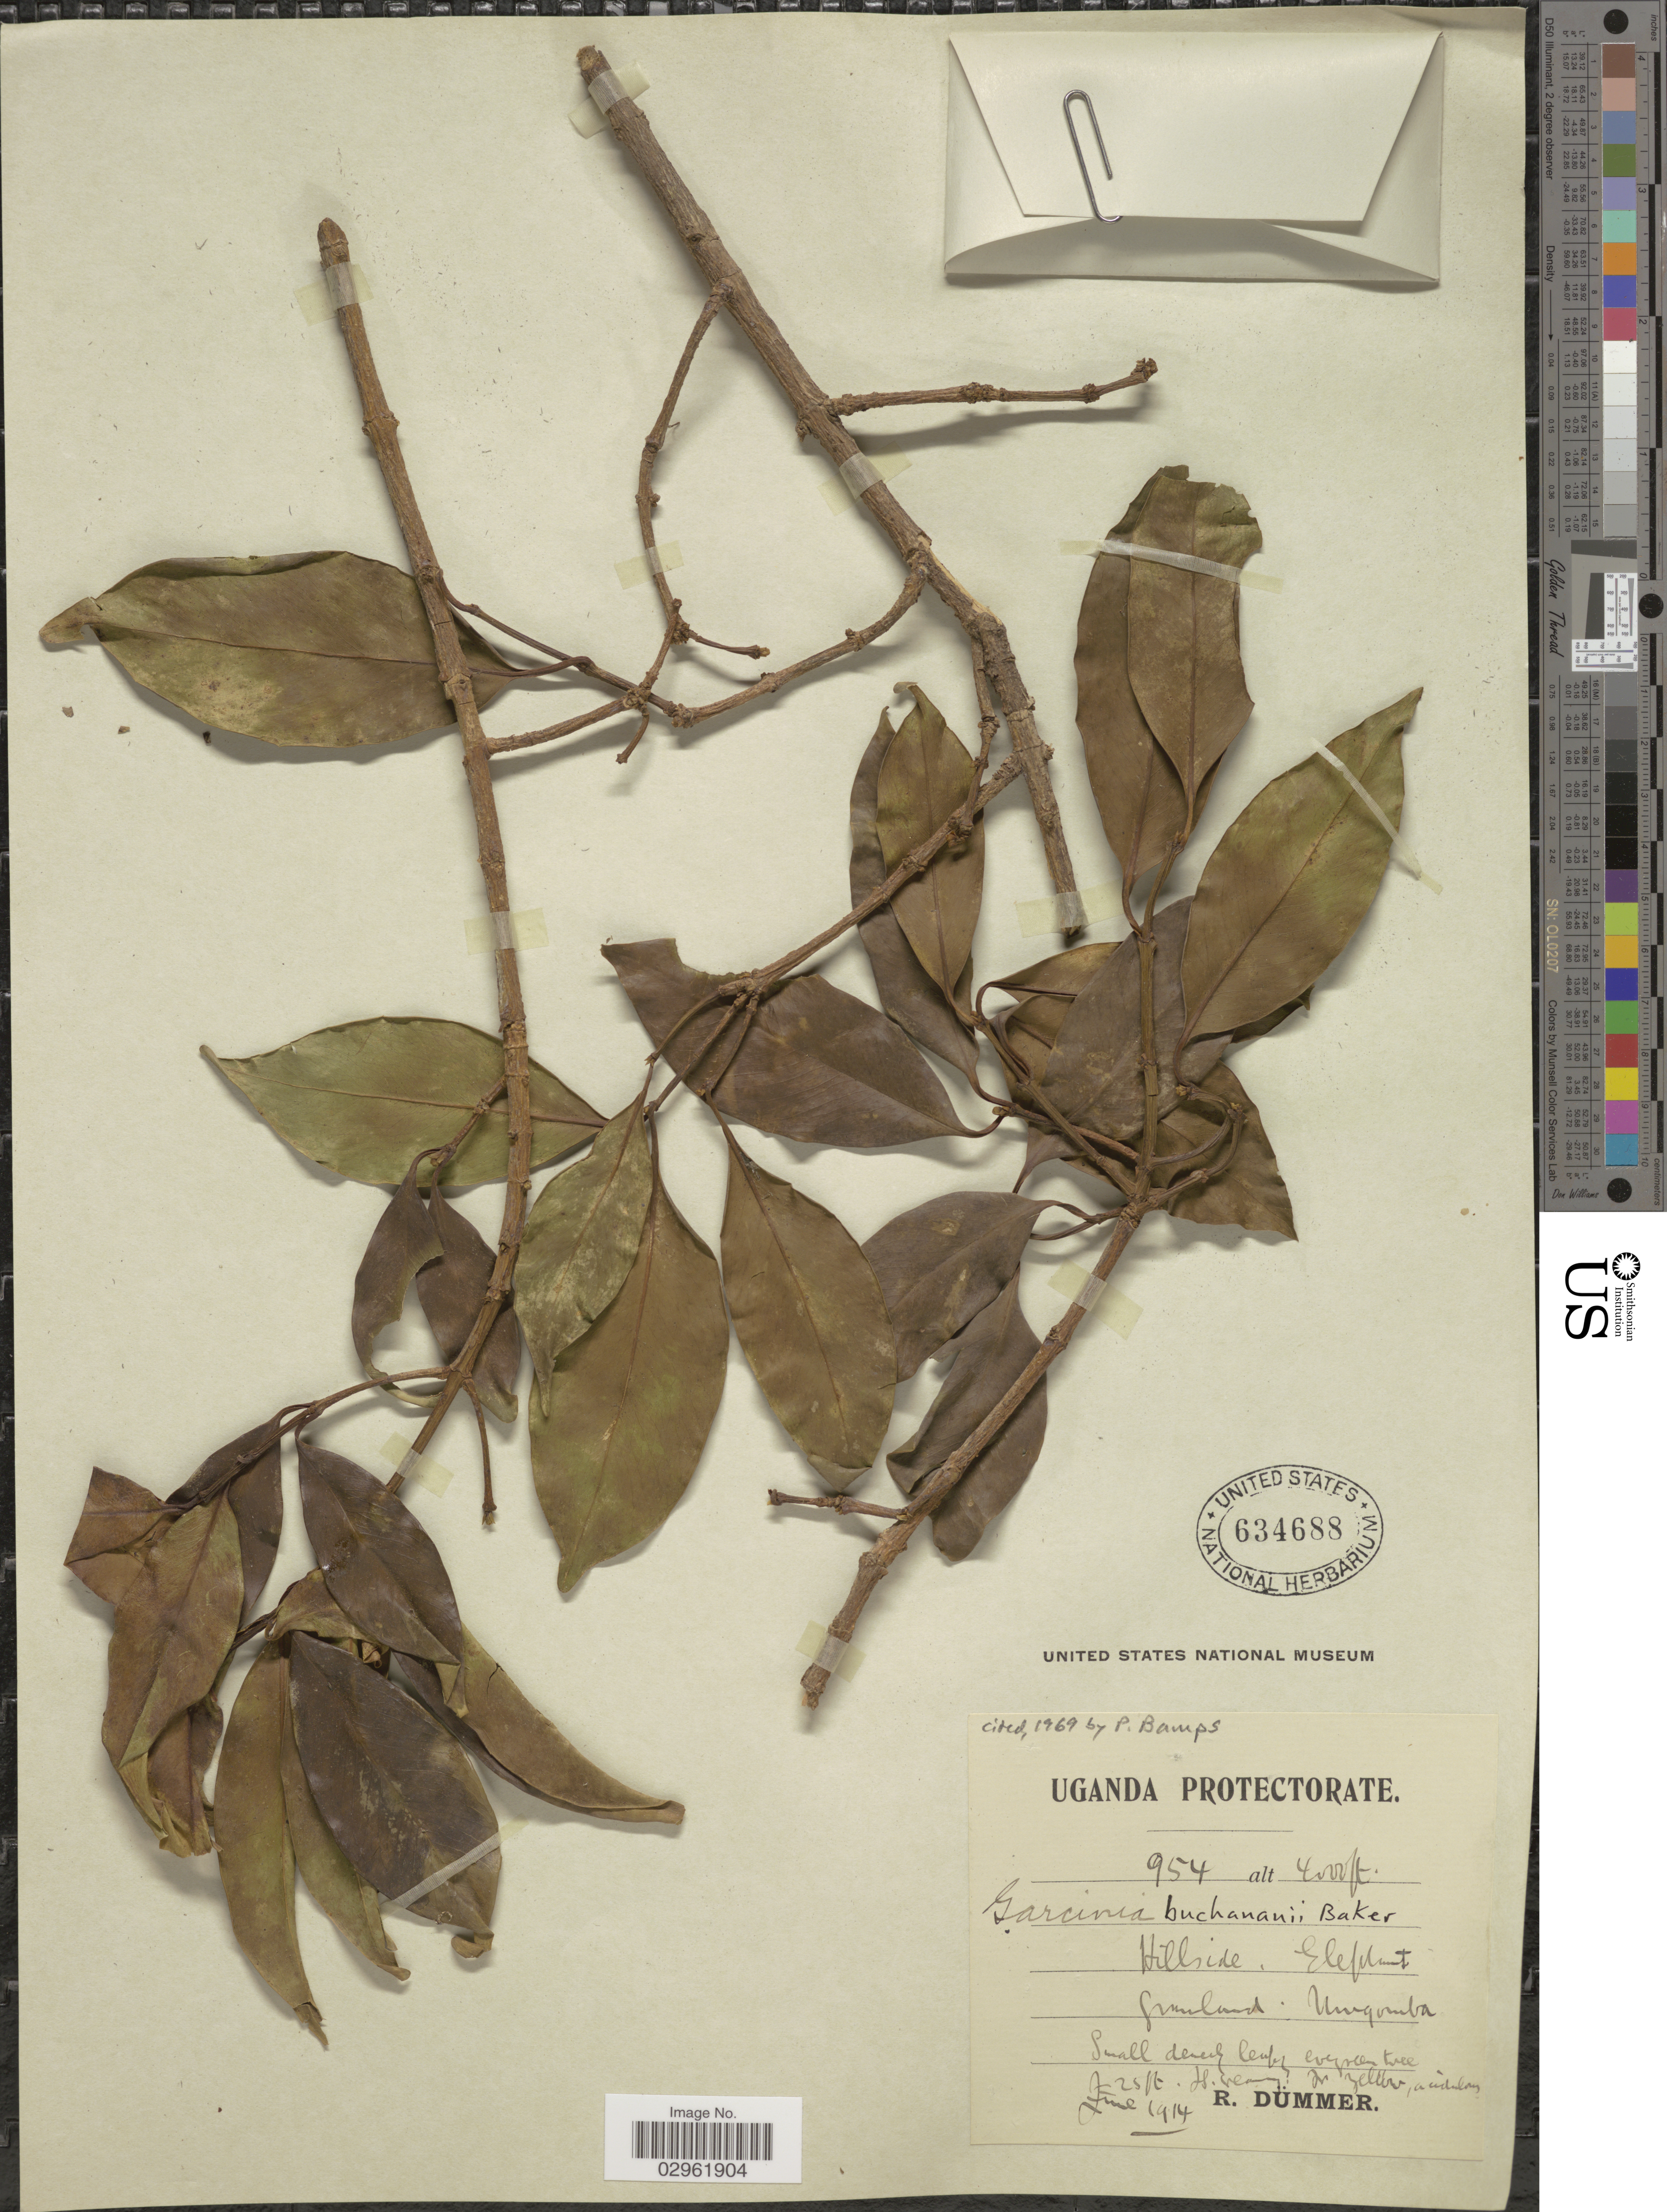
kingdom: Plantae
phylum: Tracheophyta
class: Magnoliopsida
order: Malpighiales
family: Clusiaceae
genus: Garcinia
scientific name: Garcinia buchananii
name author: Baker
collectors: R. A. Dümmer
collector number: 954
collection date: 1914-06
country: Uganda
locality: Uganda Protectorate, Hillside, Grassland.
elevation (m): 1219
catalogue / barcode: US 634688